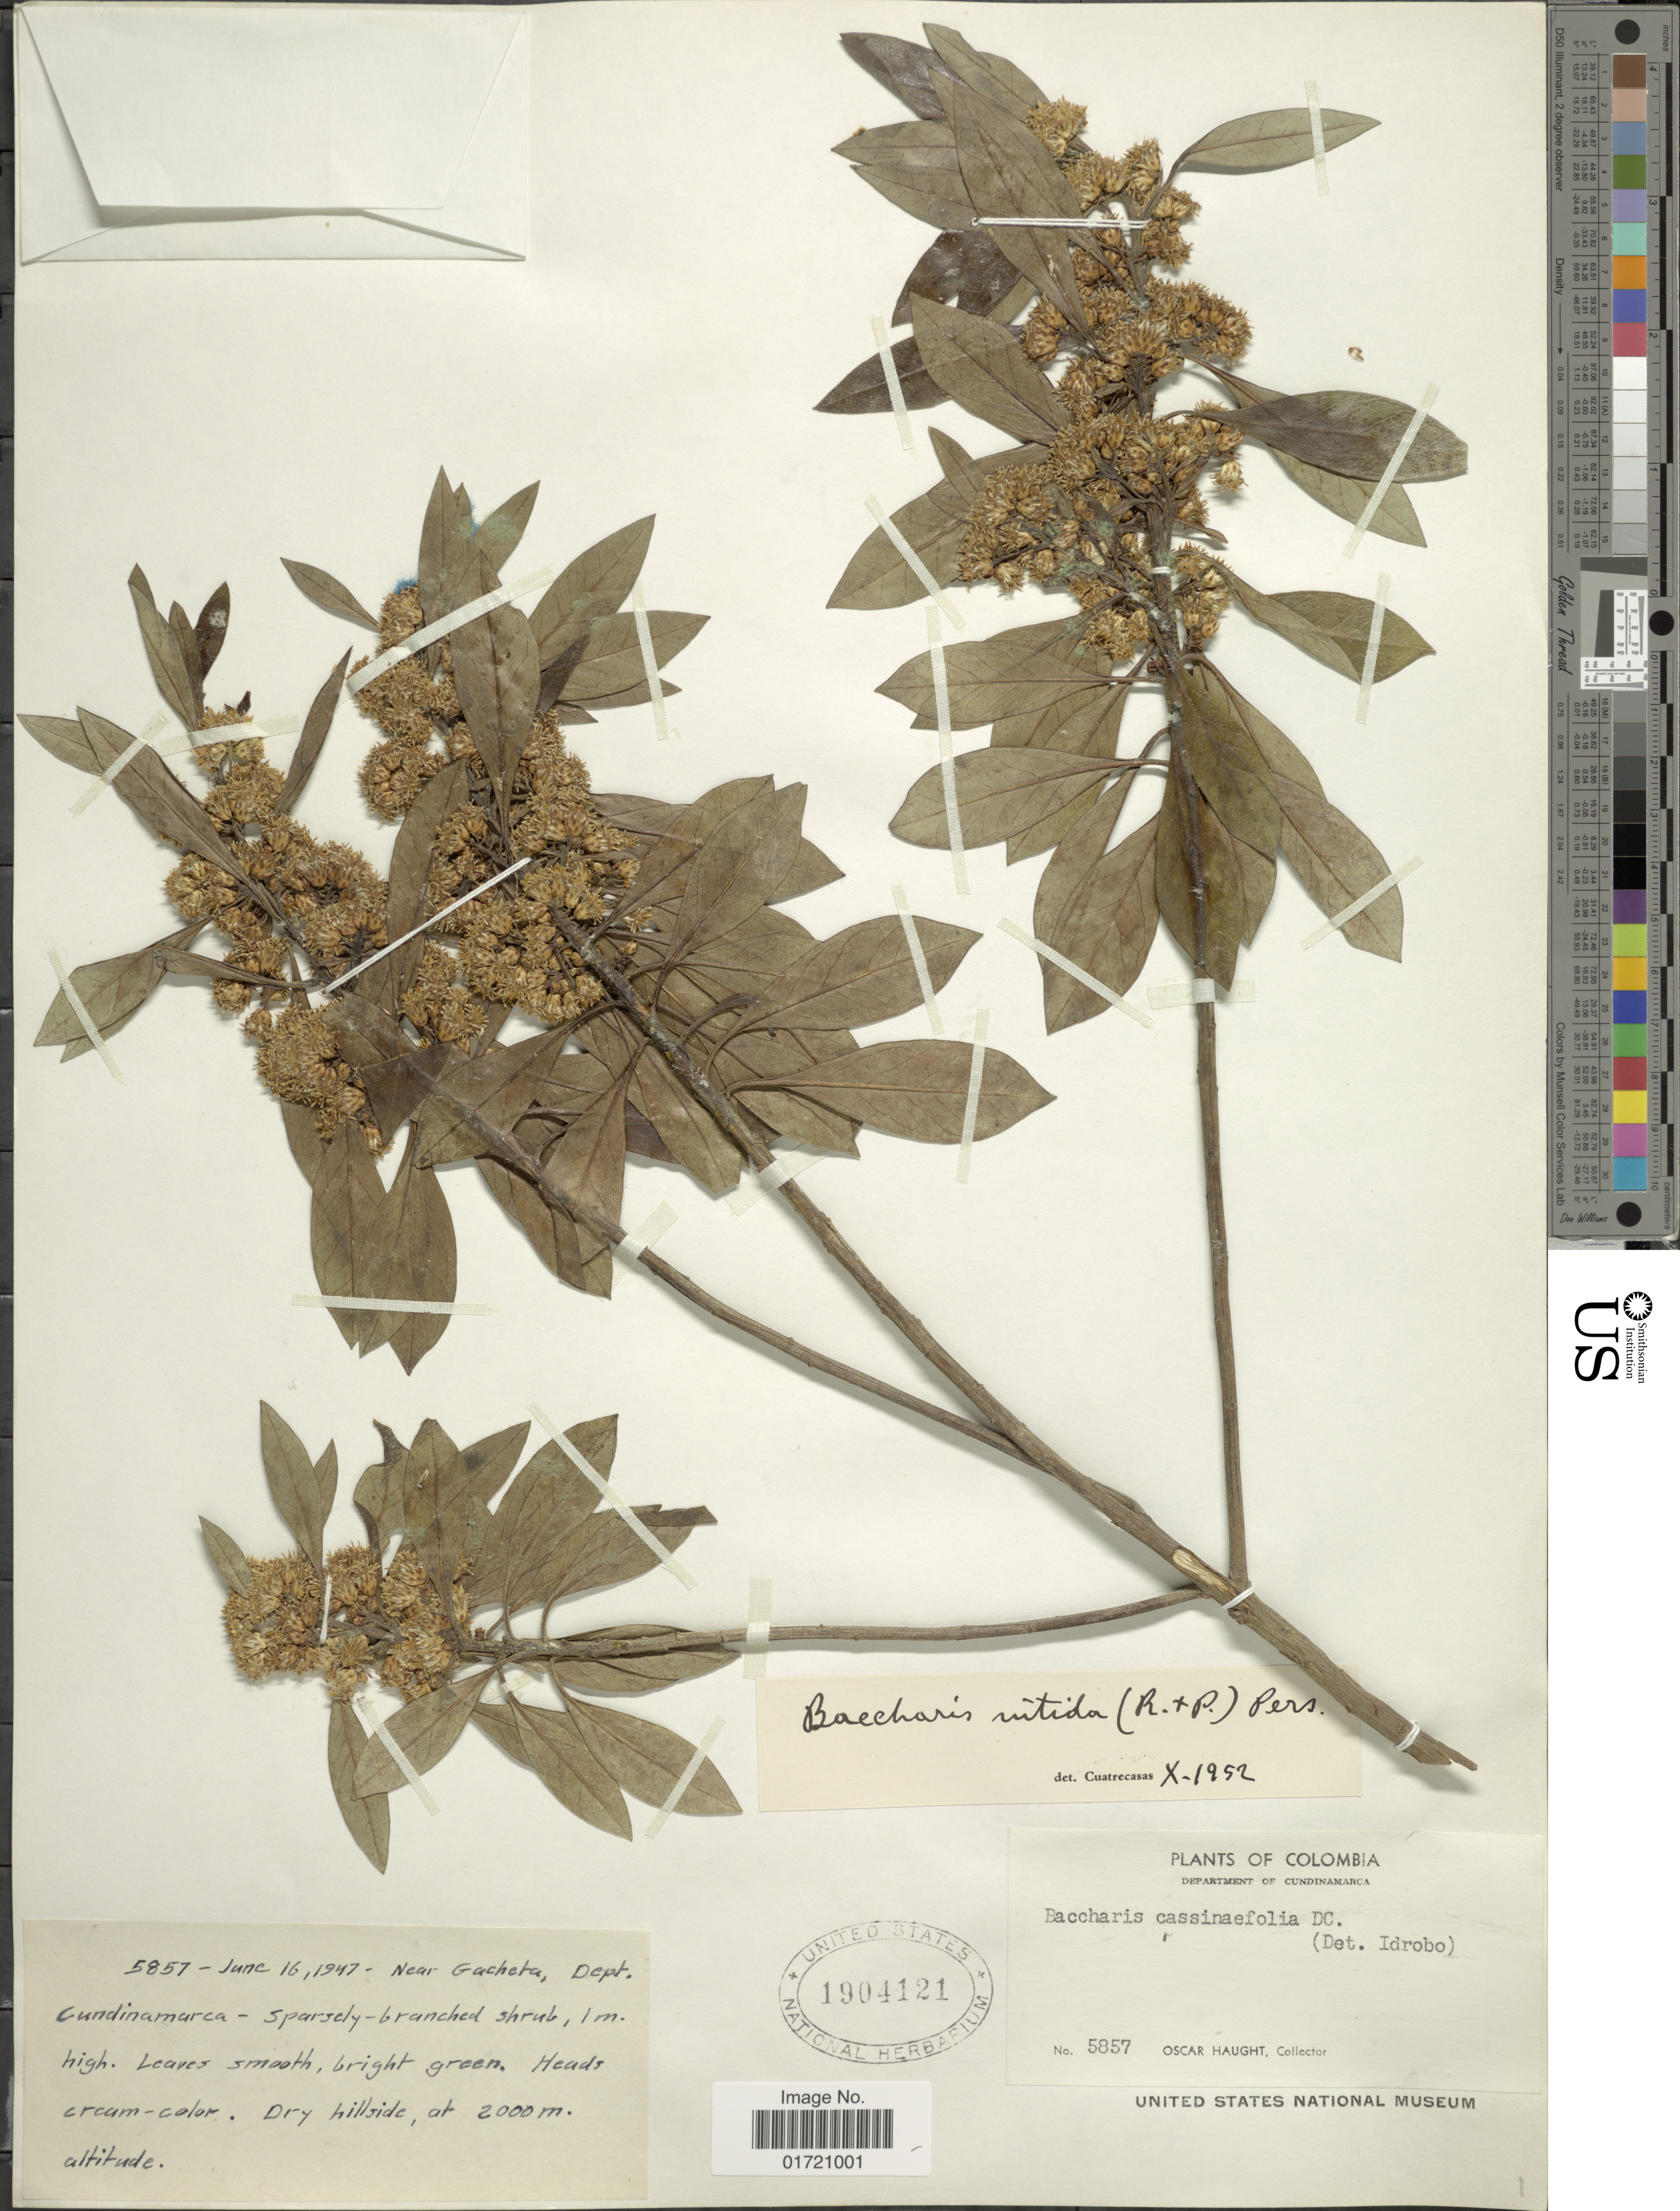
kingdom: Plantae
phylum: Tracheophyta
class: Magnoliopsida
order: Asterales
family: Asteraceae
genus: Baccharis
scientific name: Baccharis nitida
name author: (Ruiz & Pav.) Pers.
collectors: O. Haught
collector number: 5857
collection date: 1947-06-16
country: Colombia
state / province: Cundinamarca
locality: Near Gacheta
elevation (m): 2000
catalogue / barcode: US 1904121